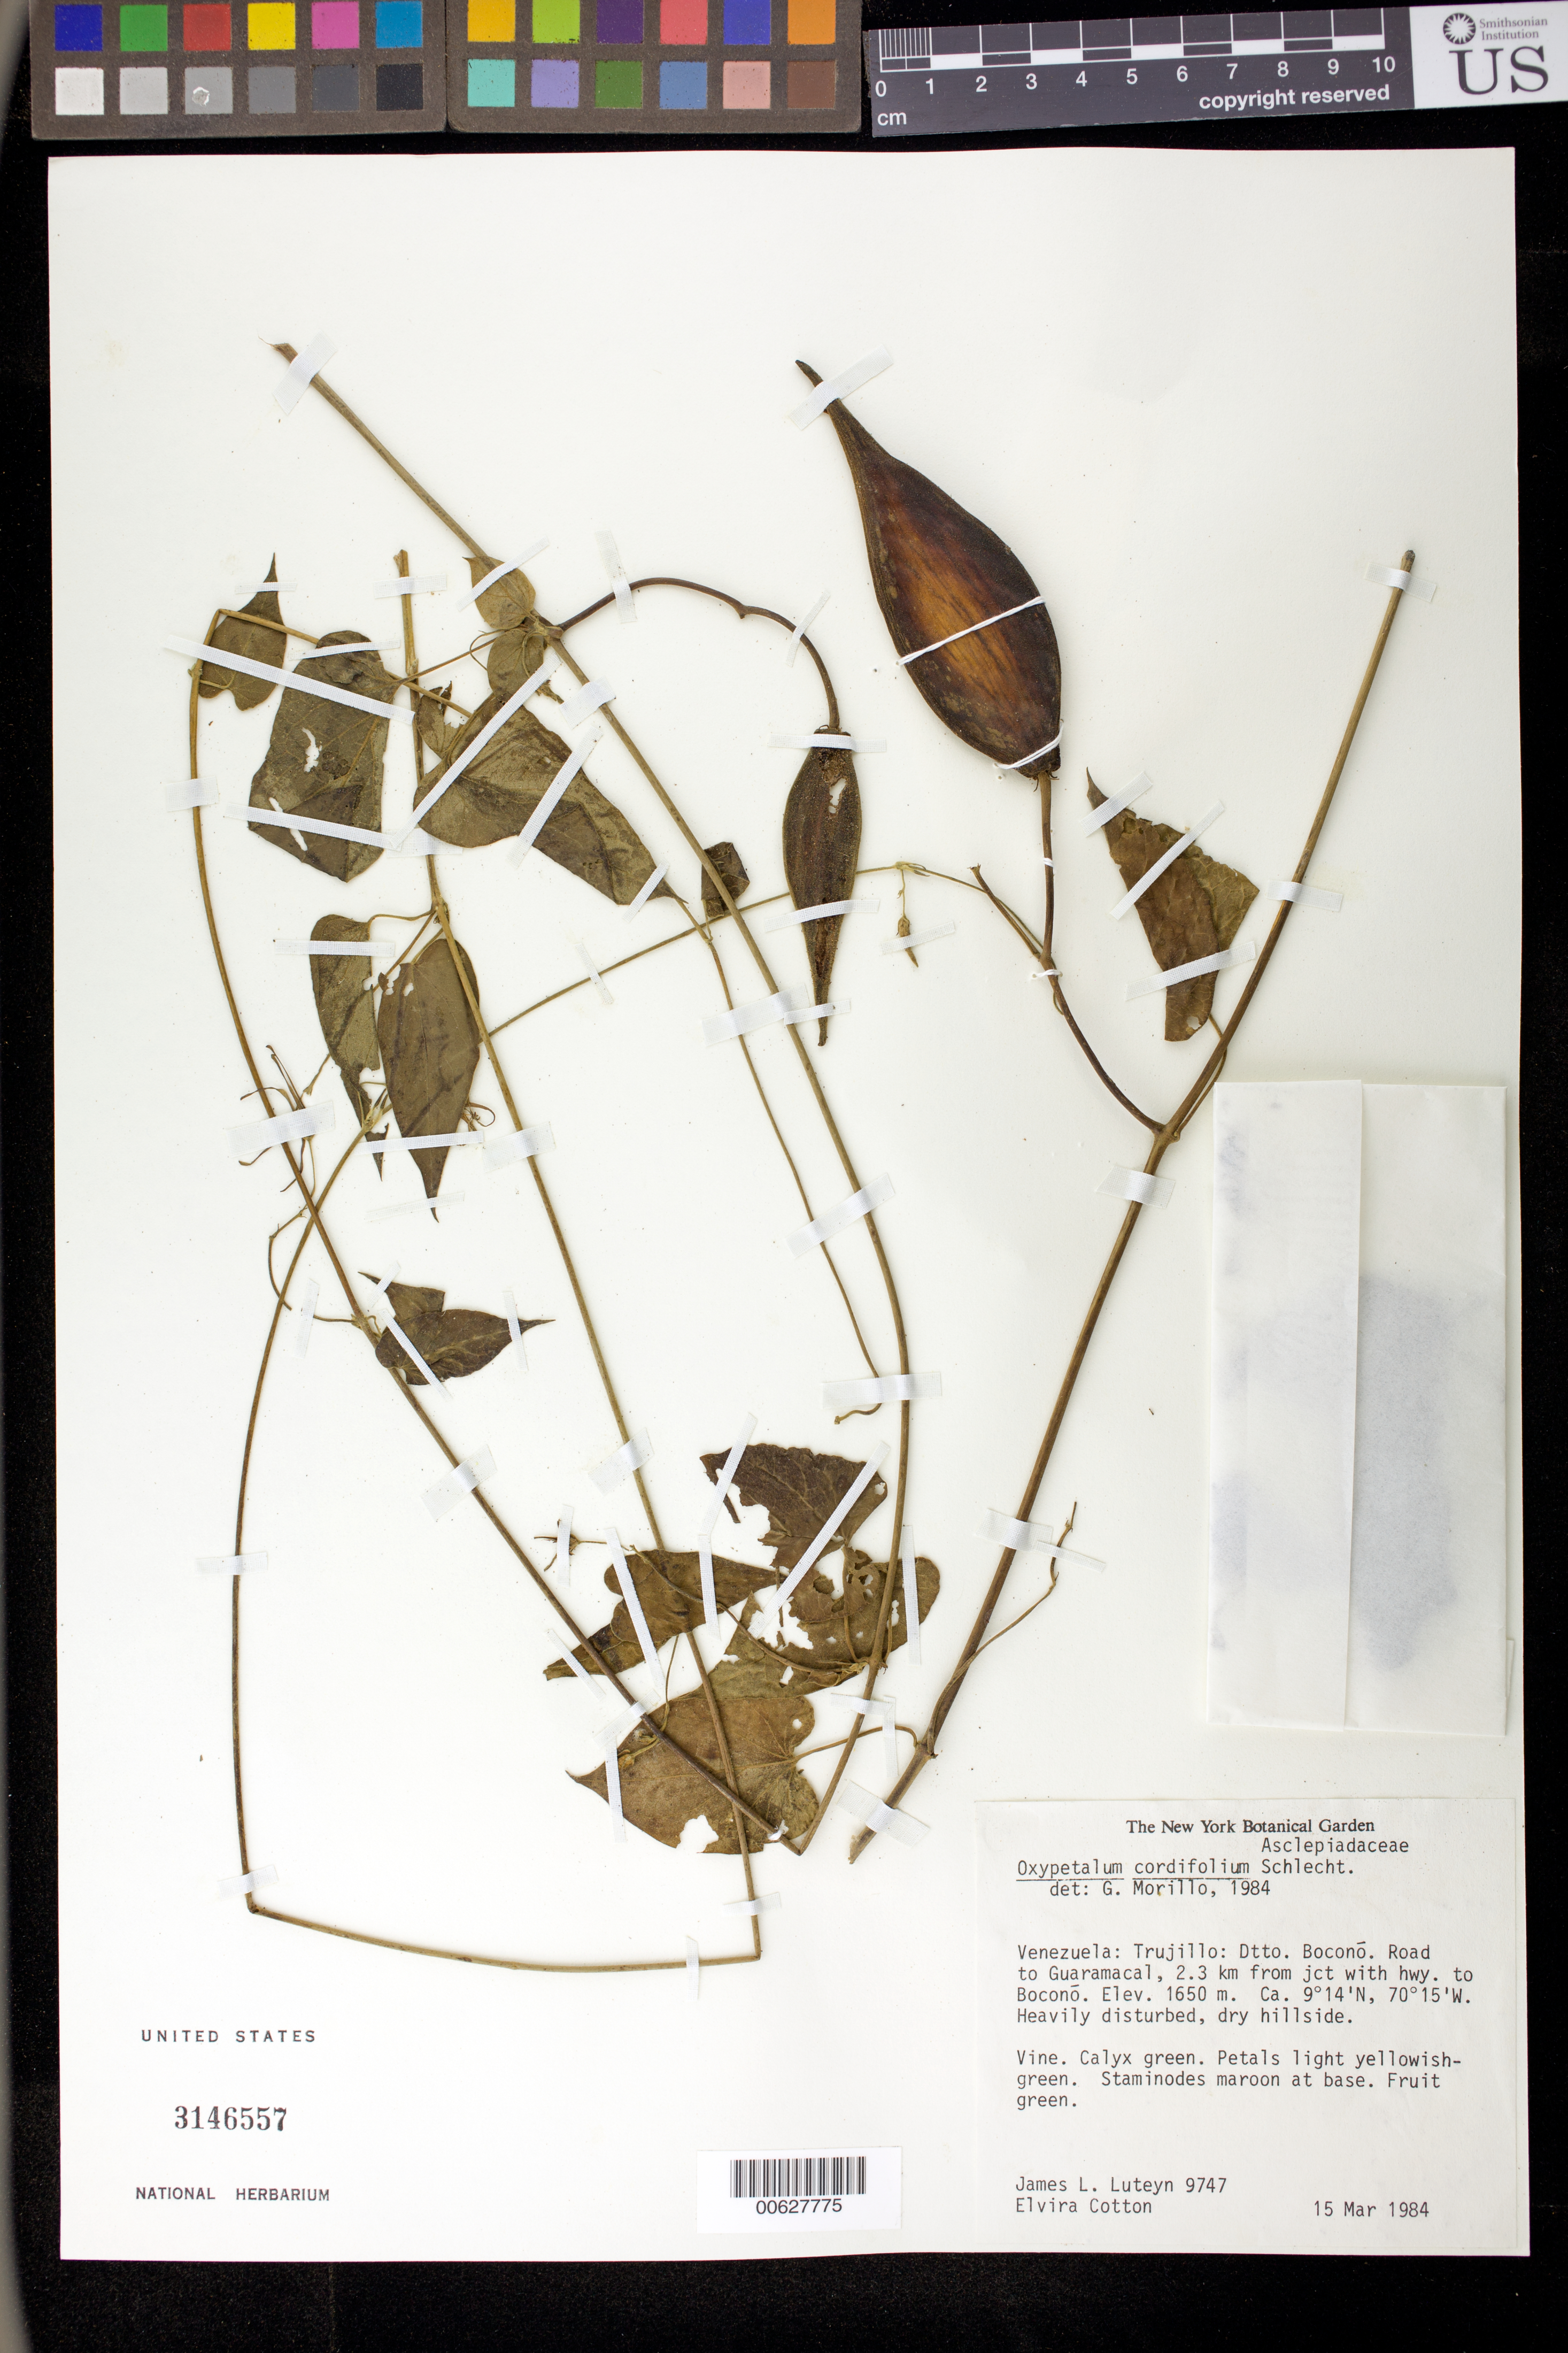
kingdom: Plantae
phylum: Tracheophyta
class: Magnoliopsida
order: Gentianales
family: Apocynaceae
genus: Oxypetalum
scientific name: Oxypetalum cordifolium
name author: (Vent.) Schltr.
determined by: Morillo, G. N.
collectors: J. L. Luteyn & E. Cotton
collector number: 9747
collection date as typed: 15 Mar 1984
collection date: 1984-03-15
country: Venezuela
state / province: Trujillo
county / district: Boconó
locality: Road to Guaramacal, 2.3 km from jct with hwy to Boconó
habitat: Heavily disturbed, dry hillside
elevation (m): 1650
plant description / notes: NY, PORT, US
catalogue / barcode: US 3146557